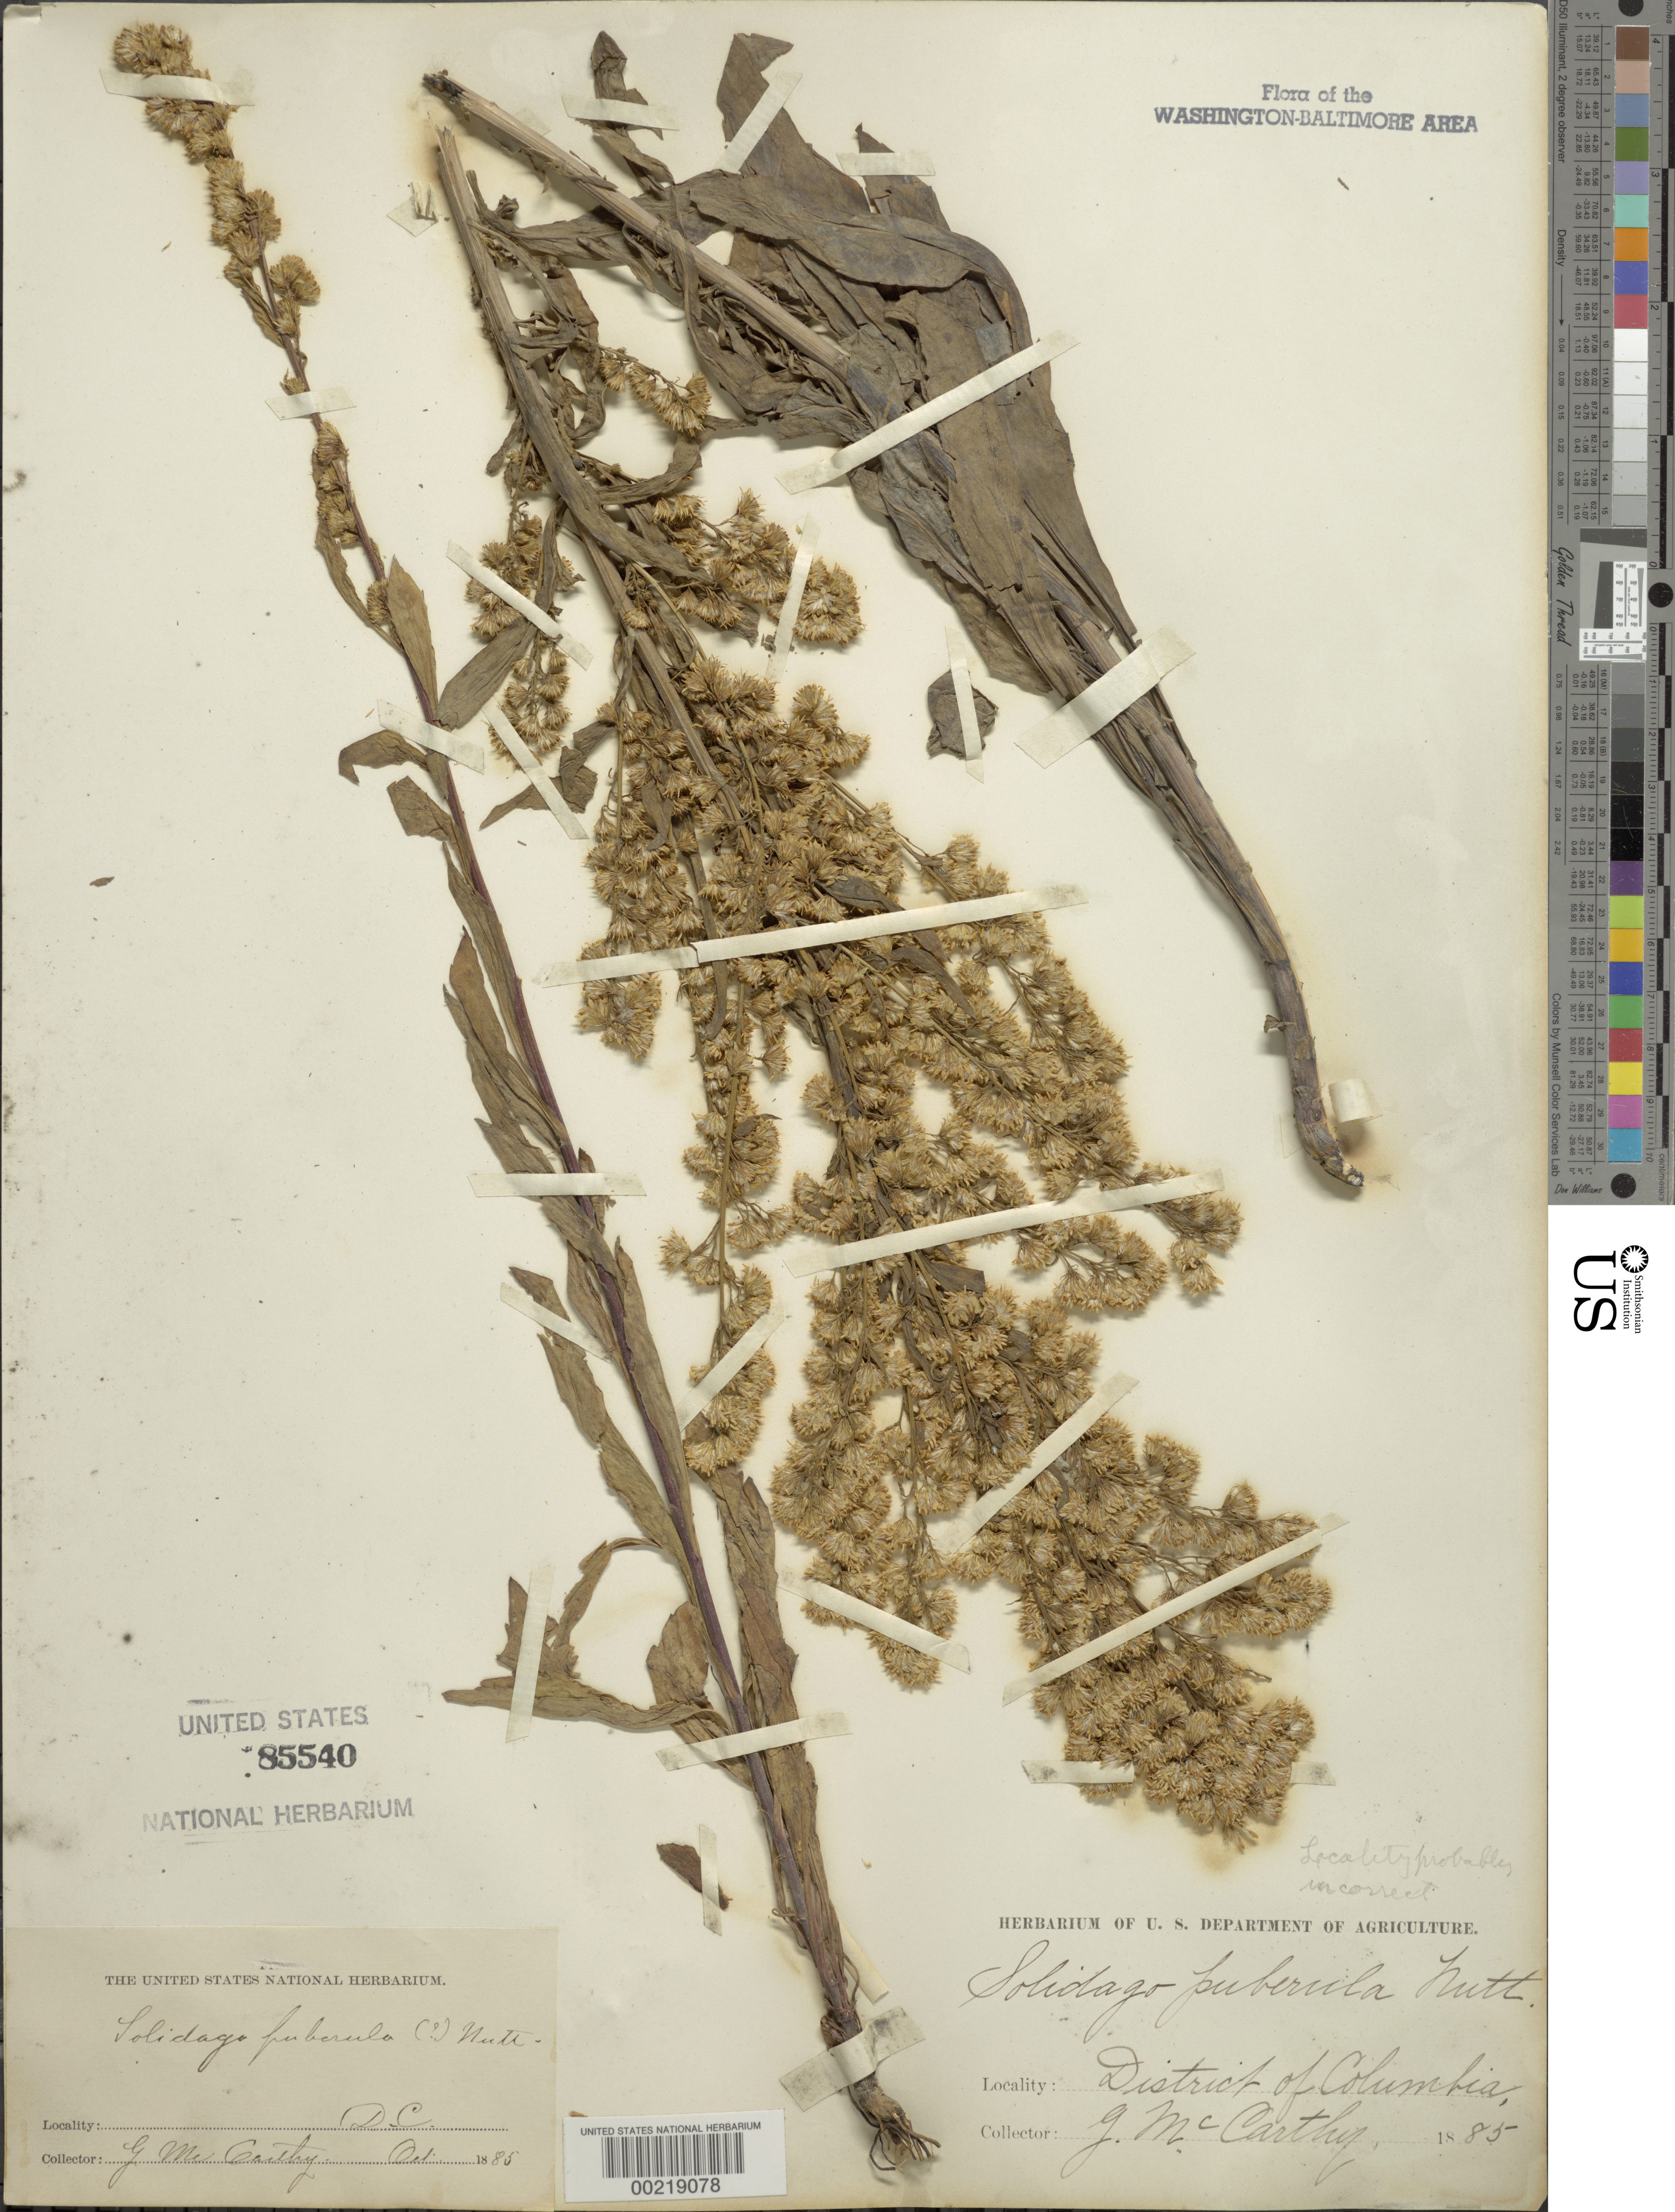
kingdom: Plantae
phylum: Tracheophyta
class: Magnoliopsida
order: Asterales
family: Asteraceae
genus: Solidago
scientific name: Solidago puberula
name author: Nutt.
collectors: G. McCarthy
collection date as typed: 1885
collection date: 1885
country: United States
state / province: District of Columbia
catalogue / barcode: US 85540